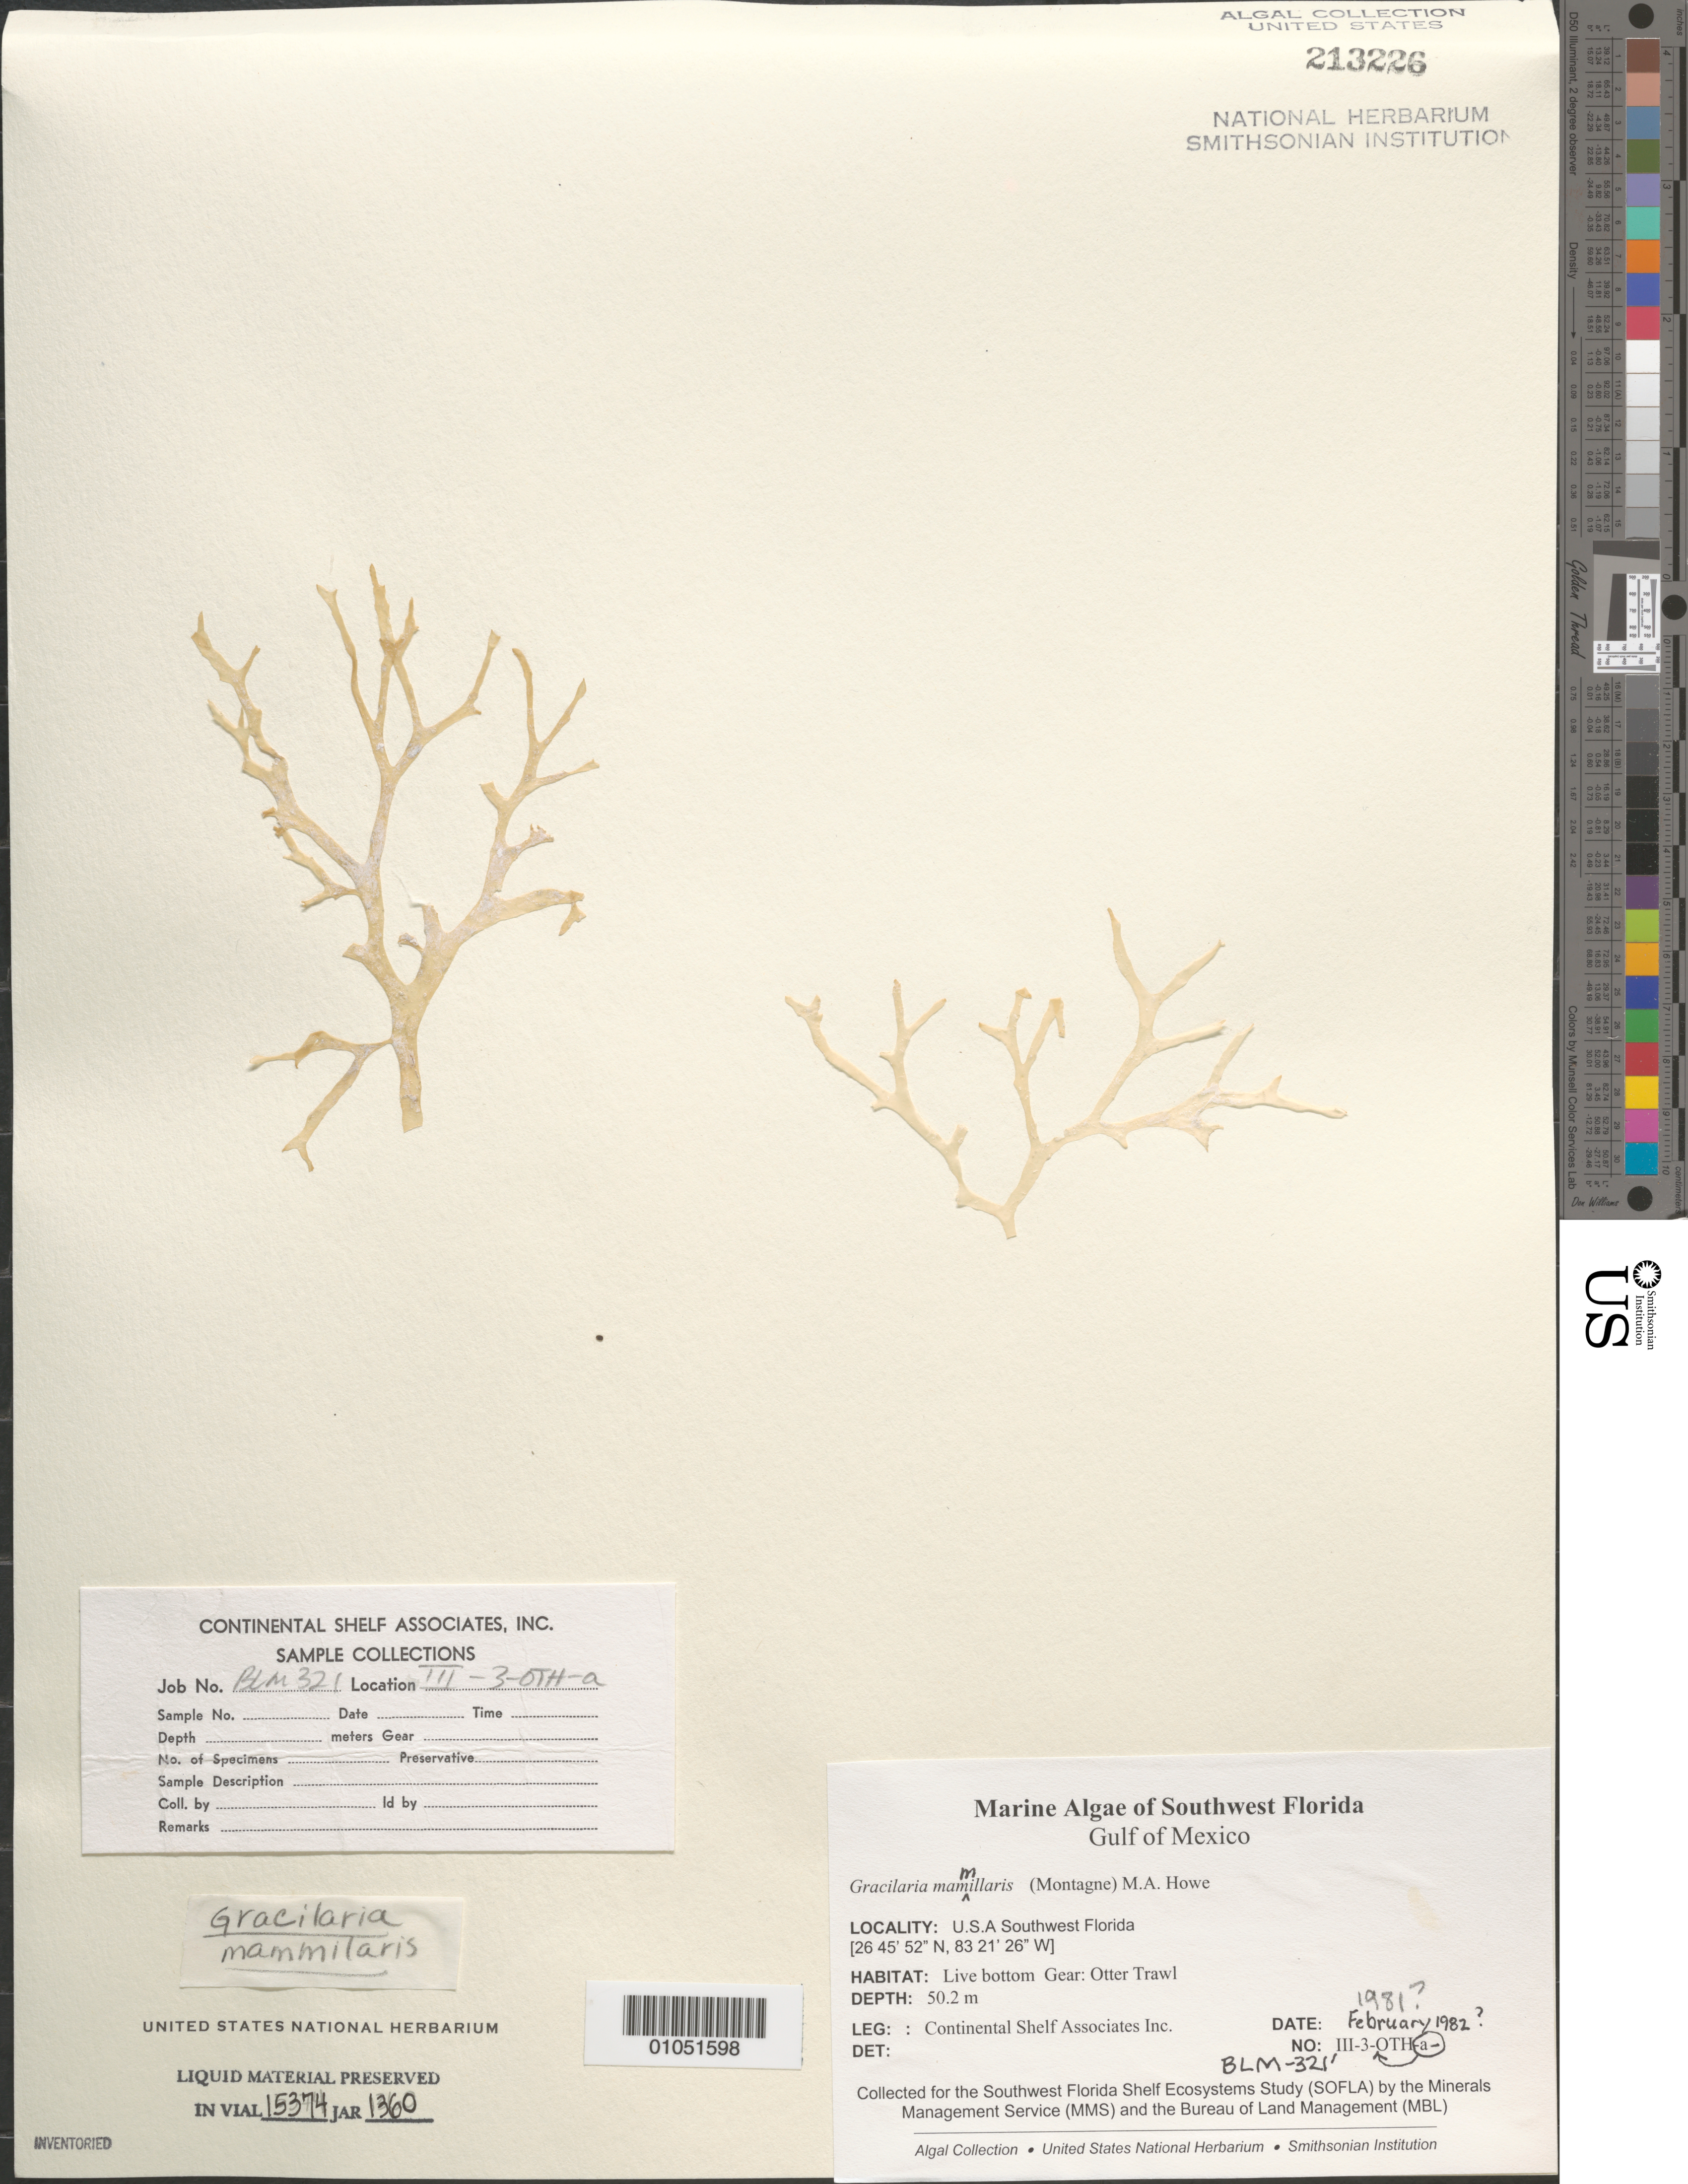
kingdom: Plantae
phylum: Rhodophyta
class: Florideophyceae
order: Gracilariales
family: Gracilariaceae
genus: Gracilaria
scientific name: Gracilaria mammillaris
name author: (Mont.) M. Howe in Britton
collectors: Continental Shelf Associates Inc.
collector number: BLM-3221-III-3-A-OTH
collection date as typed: date omitted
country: United States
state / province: Florida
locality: Guolf of Mexico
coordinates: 26 45'52"N, 83 21'26"W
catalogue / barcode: US 213226